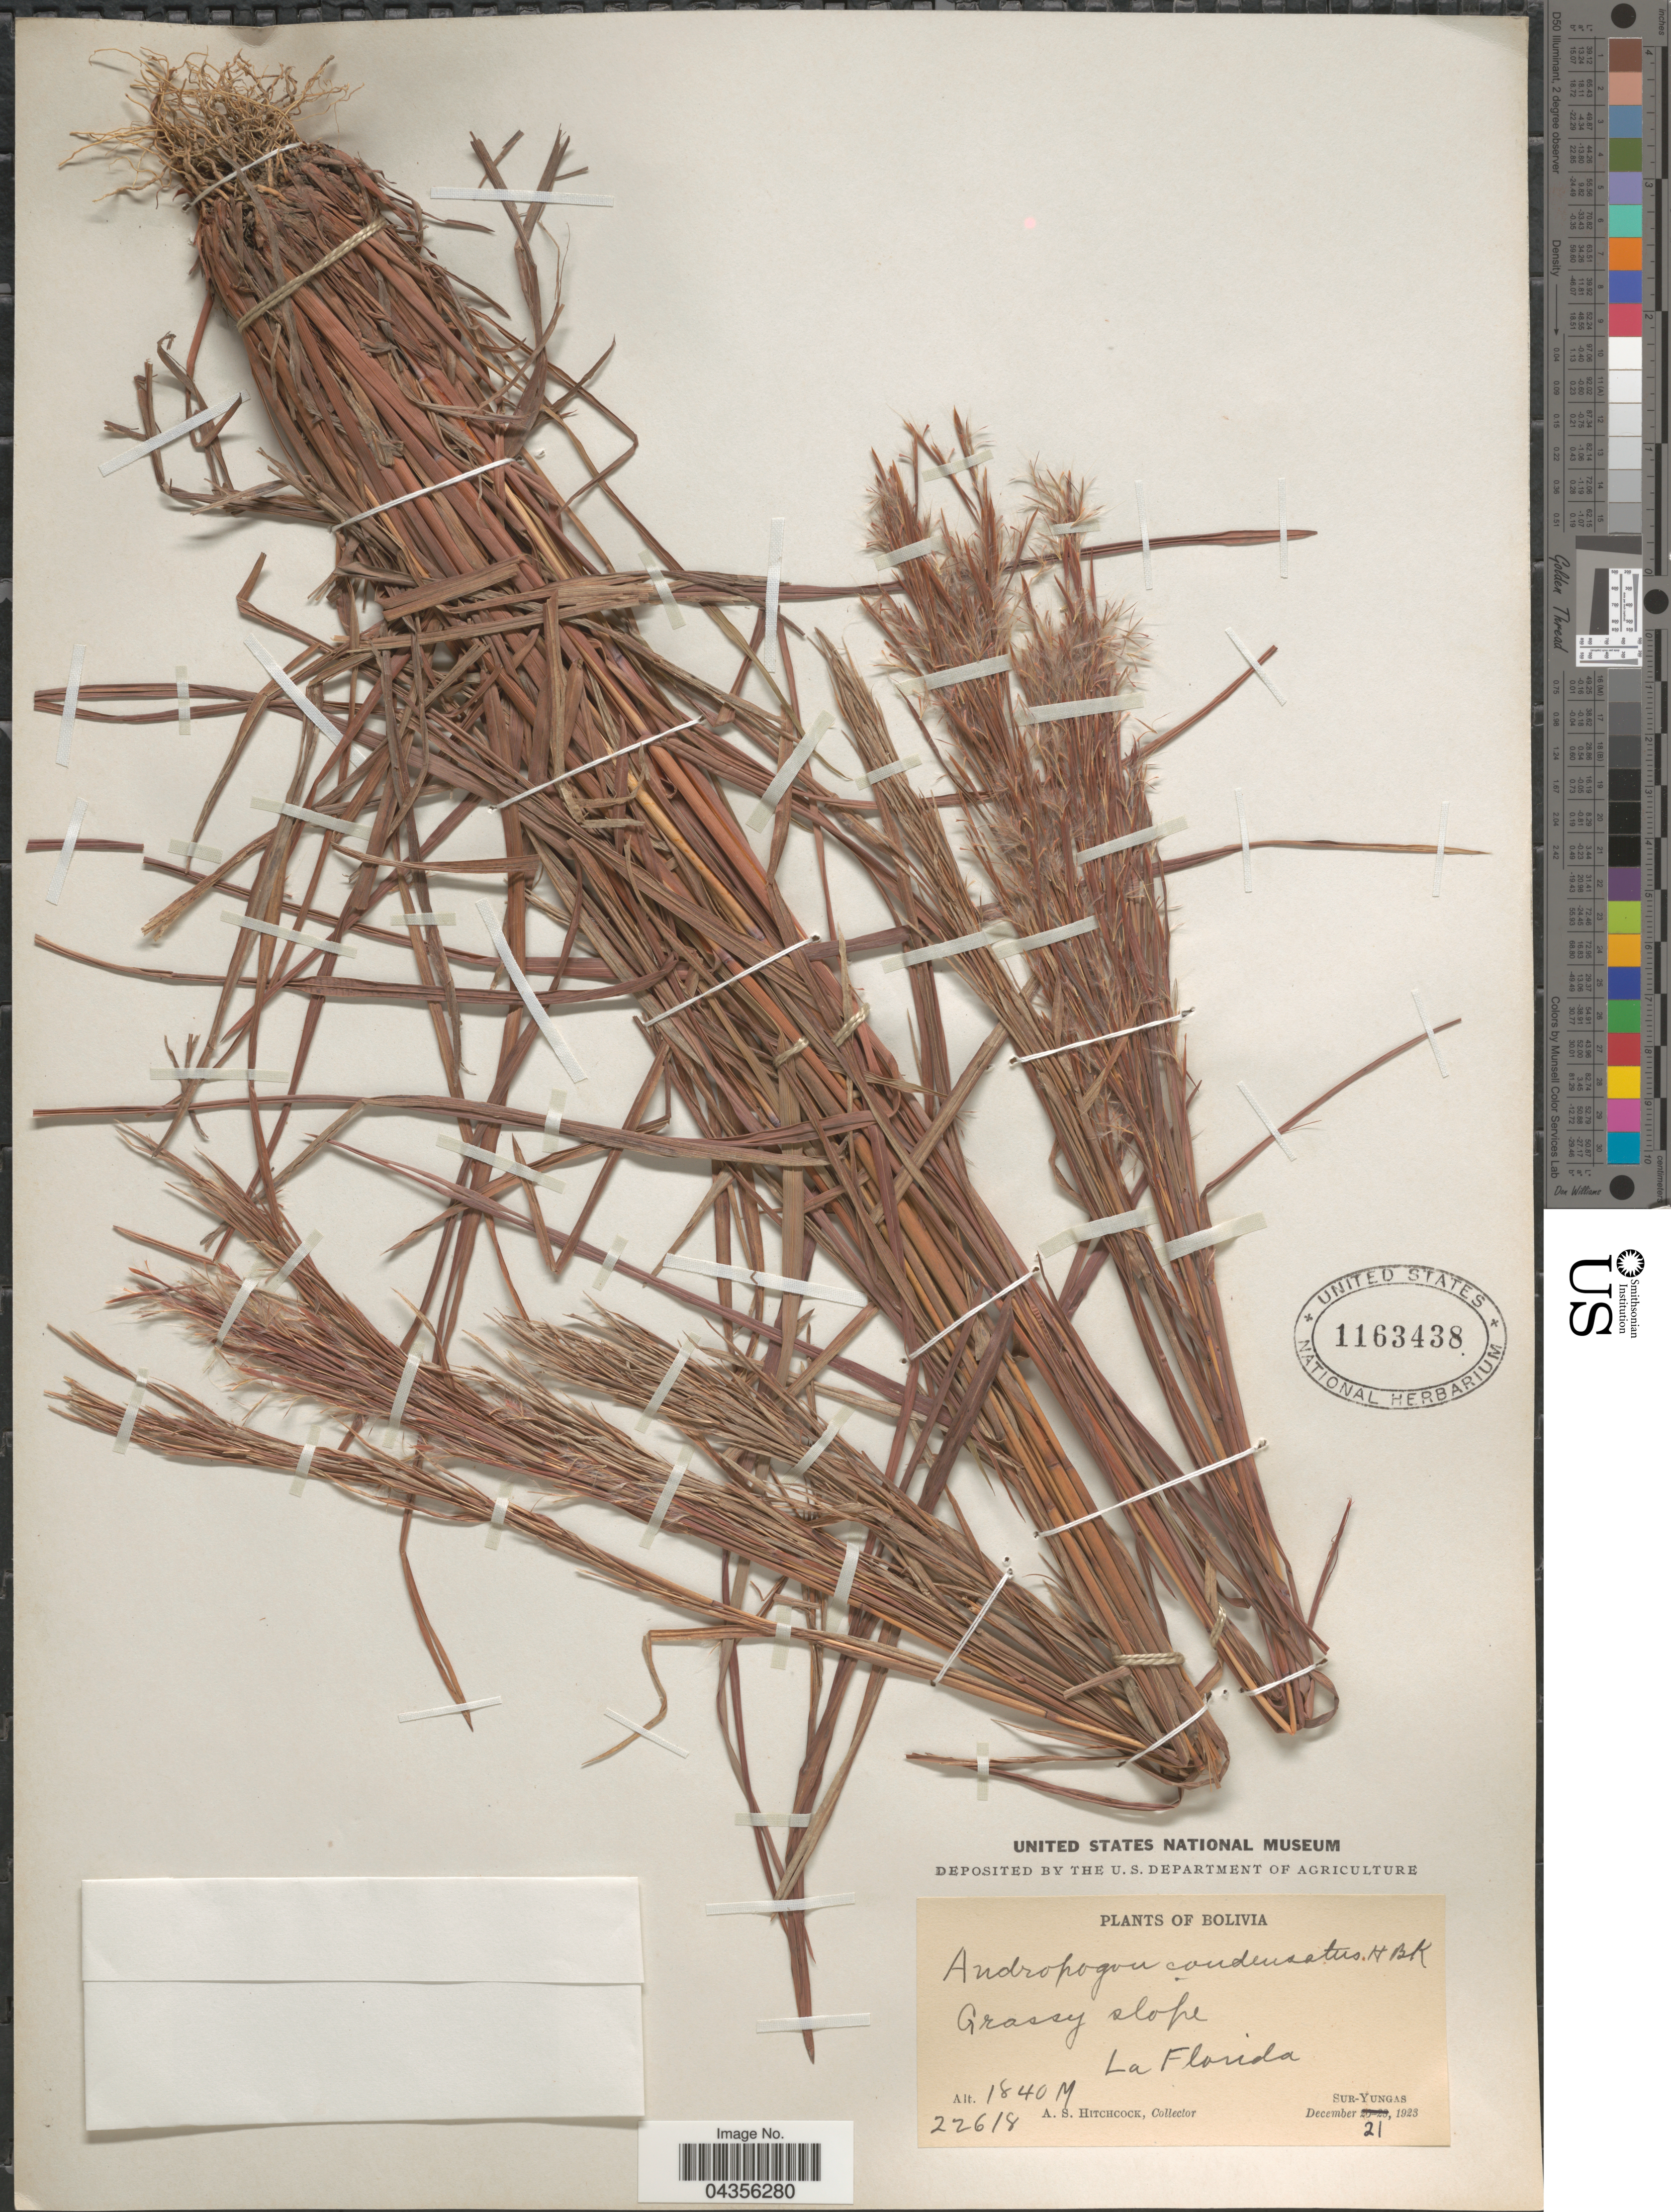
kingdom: Plantae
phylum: Tracheophyta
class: Liliopsida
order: Poales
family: Poaceae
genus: Schizachyrium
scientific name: Schizachyrium condensatum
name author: (Kunth) Nees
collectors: A. S. Hitchcock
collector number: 22618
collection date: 1923-12-21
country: Bolivia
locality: La Florida. Sur-Yungas.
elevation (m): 1840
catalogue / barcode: US 1163438